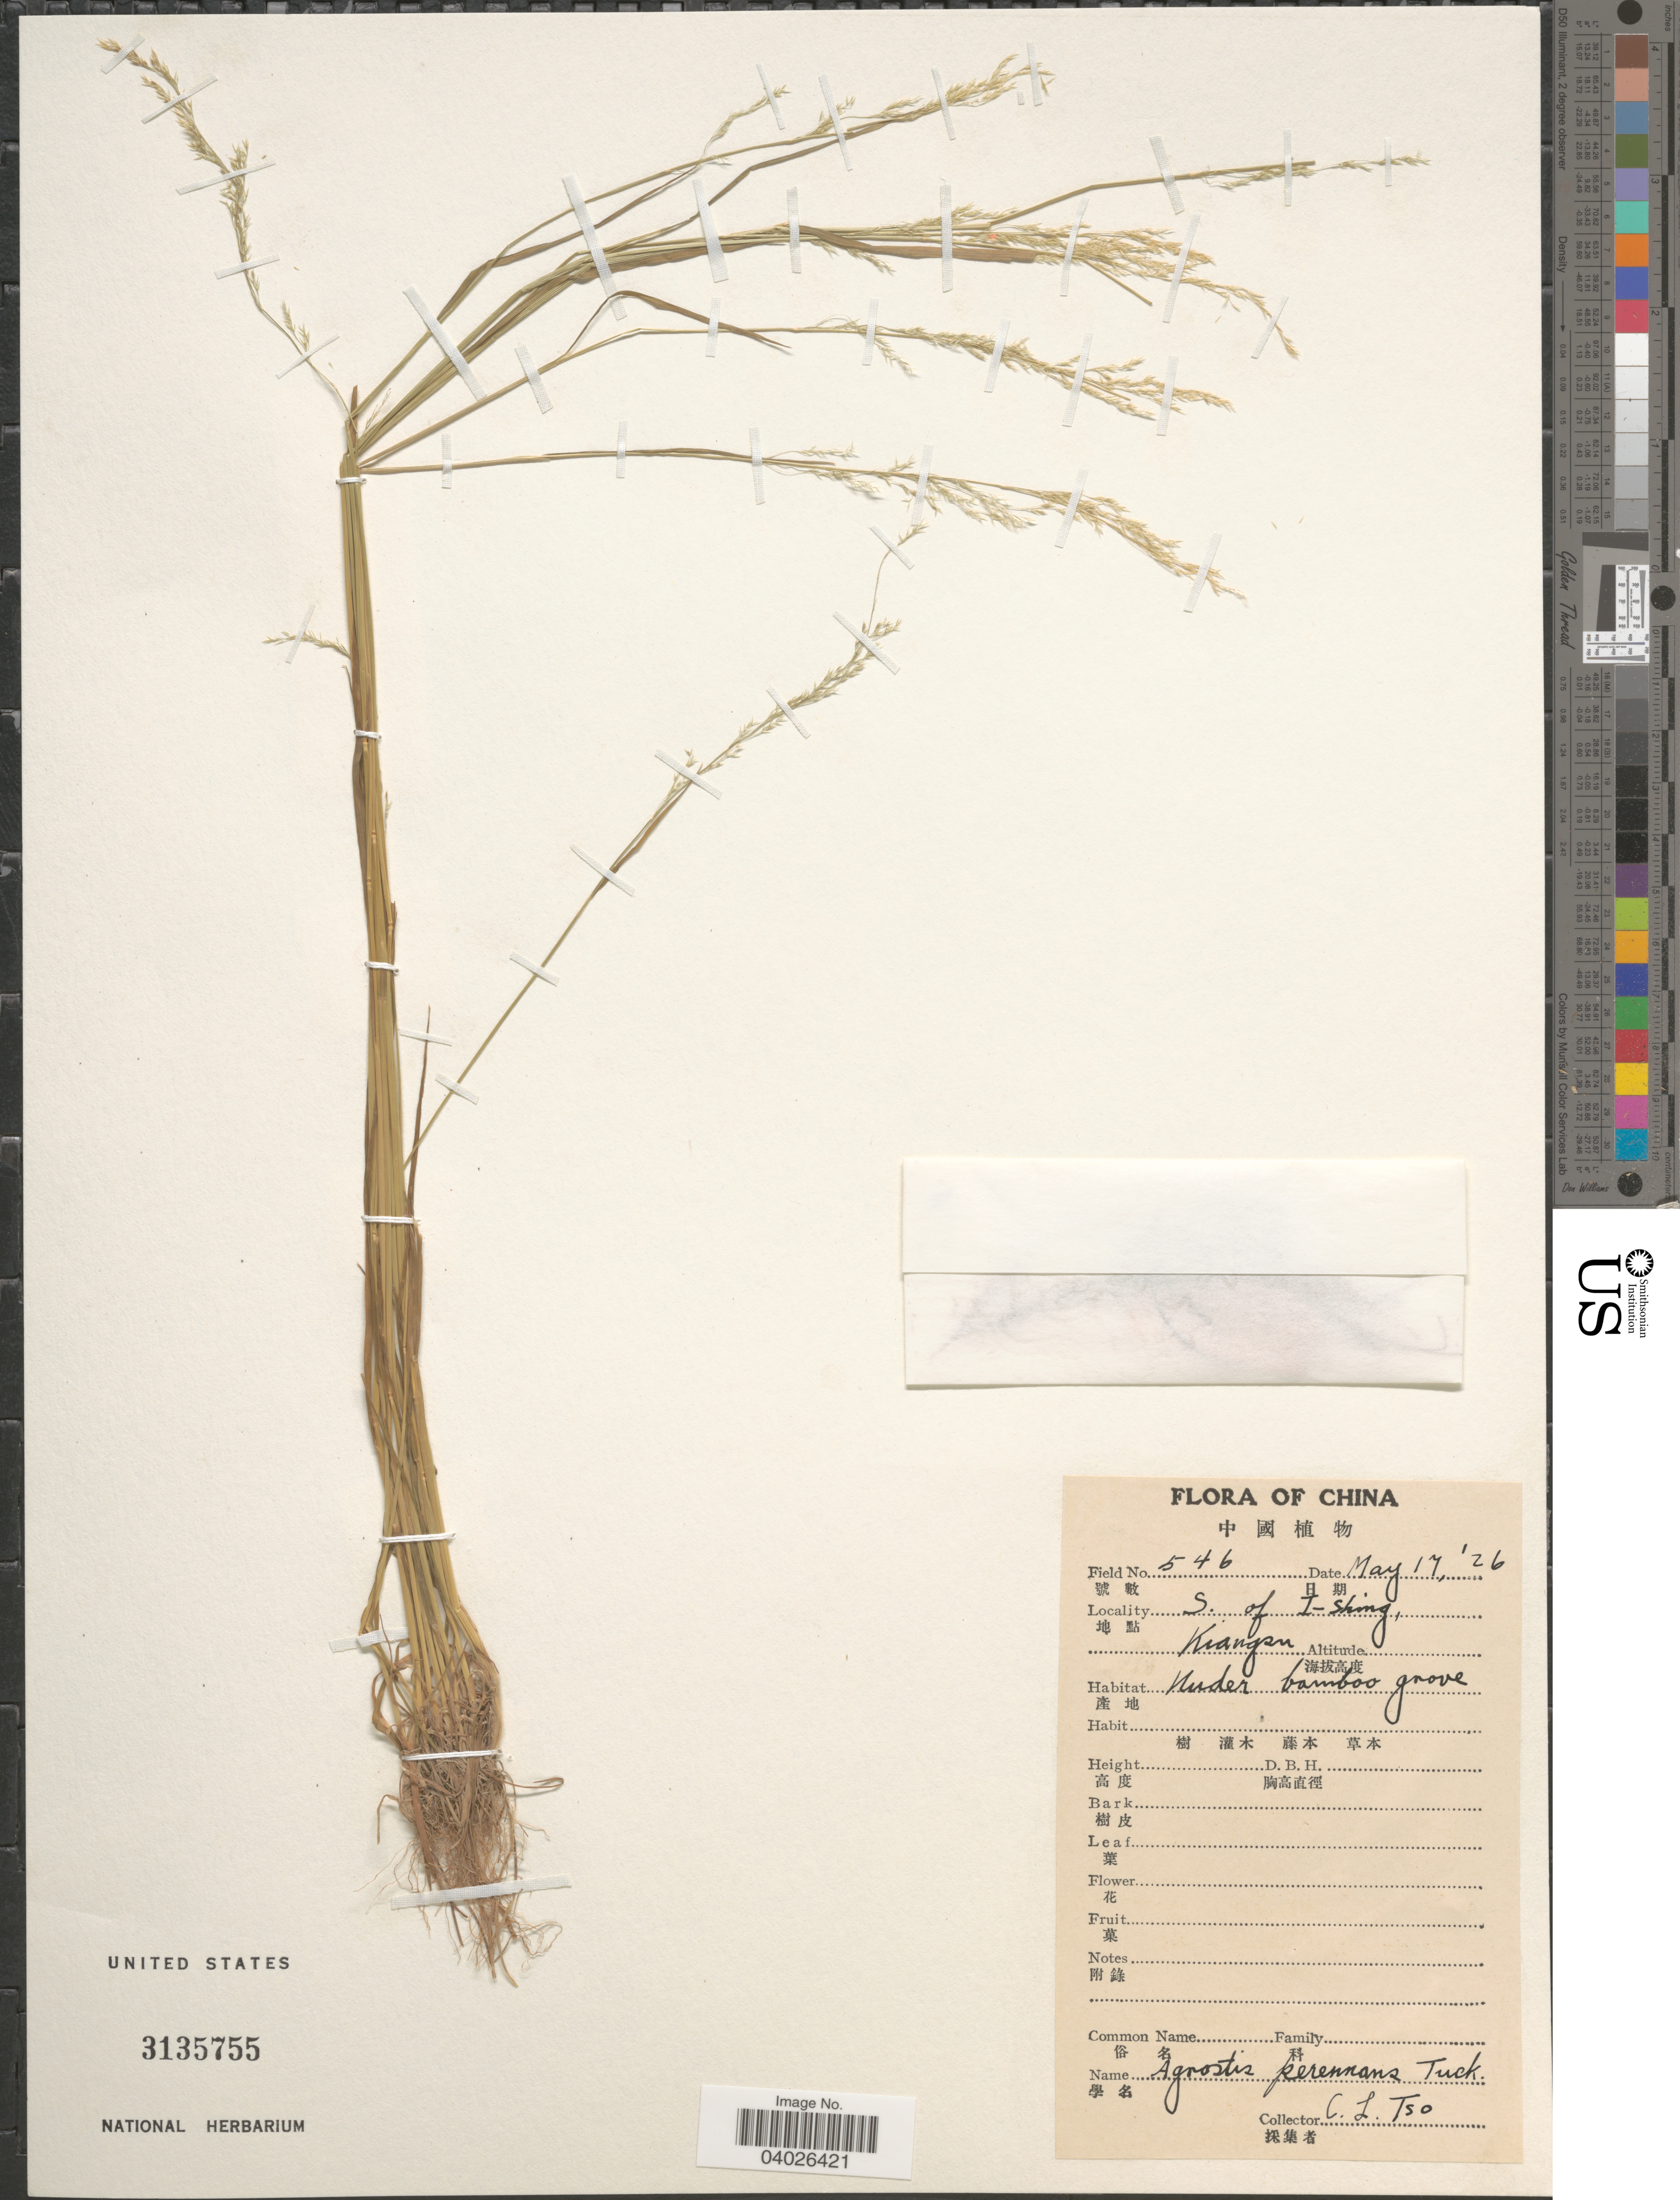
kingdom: Plantae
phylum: Tracheophyta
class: Liliopsida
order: Poales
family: Poaceae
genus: Agrostis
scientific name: Agrostis perennans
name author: (Walter) Tuck.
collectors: C. Tso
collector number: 546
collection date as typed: Transcribed d/m/y: 17/5/26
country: China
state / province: Jiangsu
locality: S. of I-Shing, Kiangsu.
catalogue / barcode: US 3135755